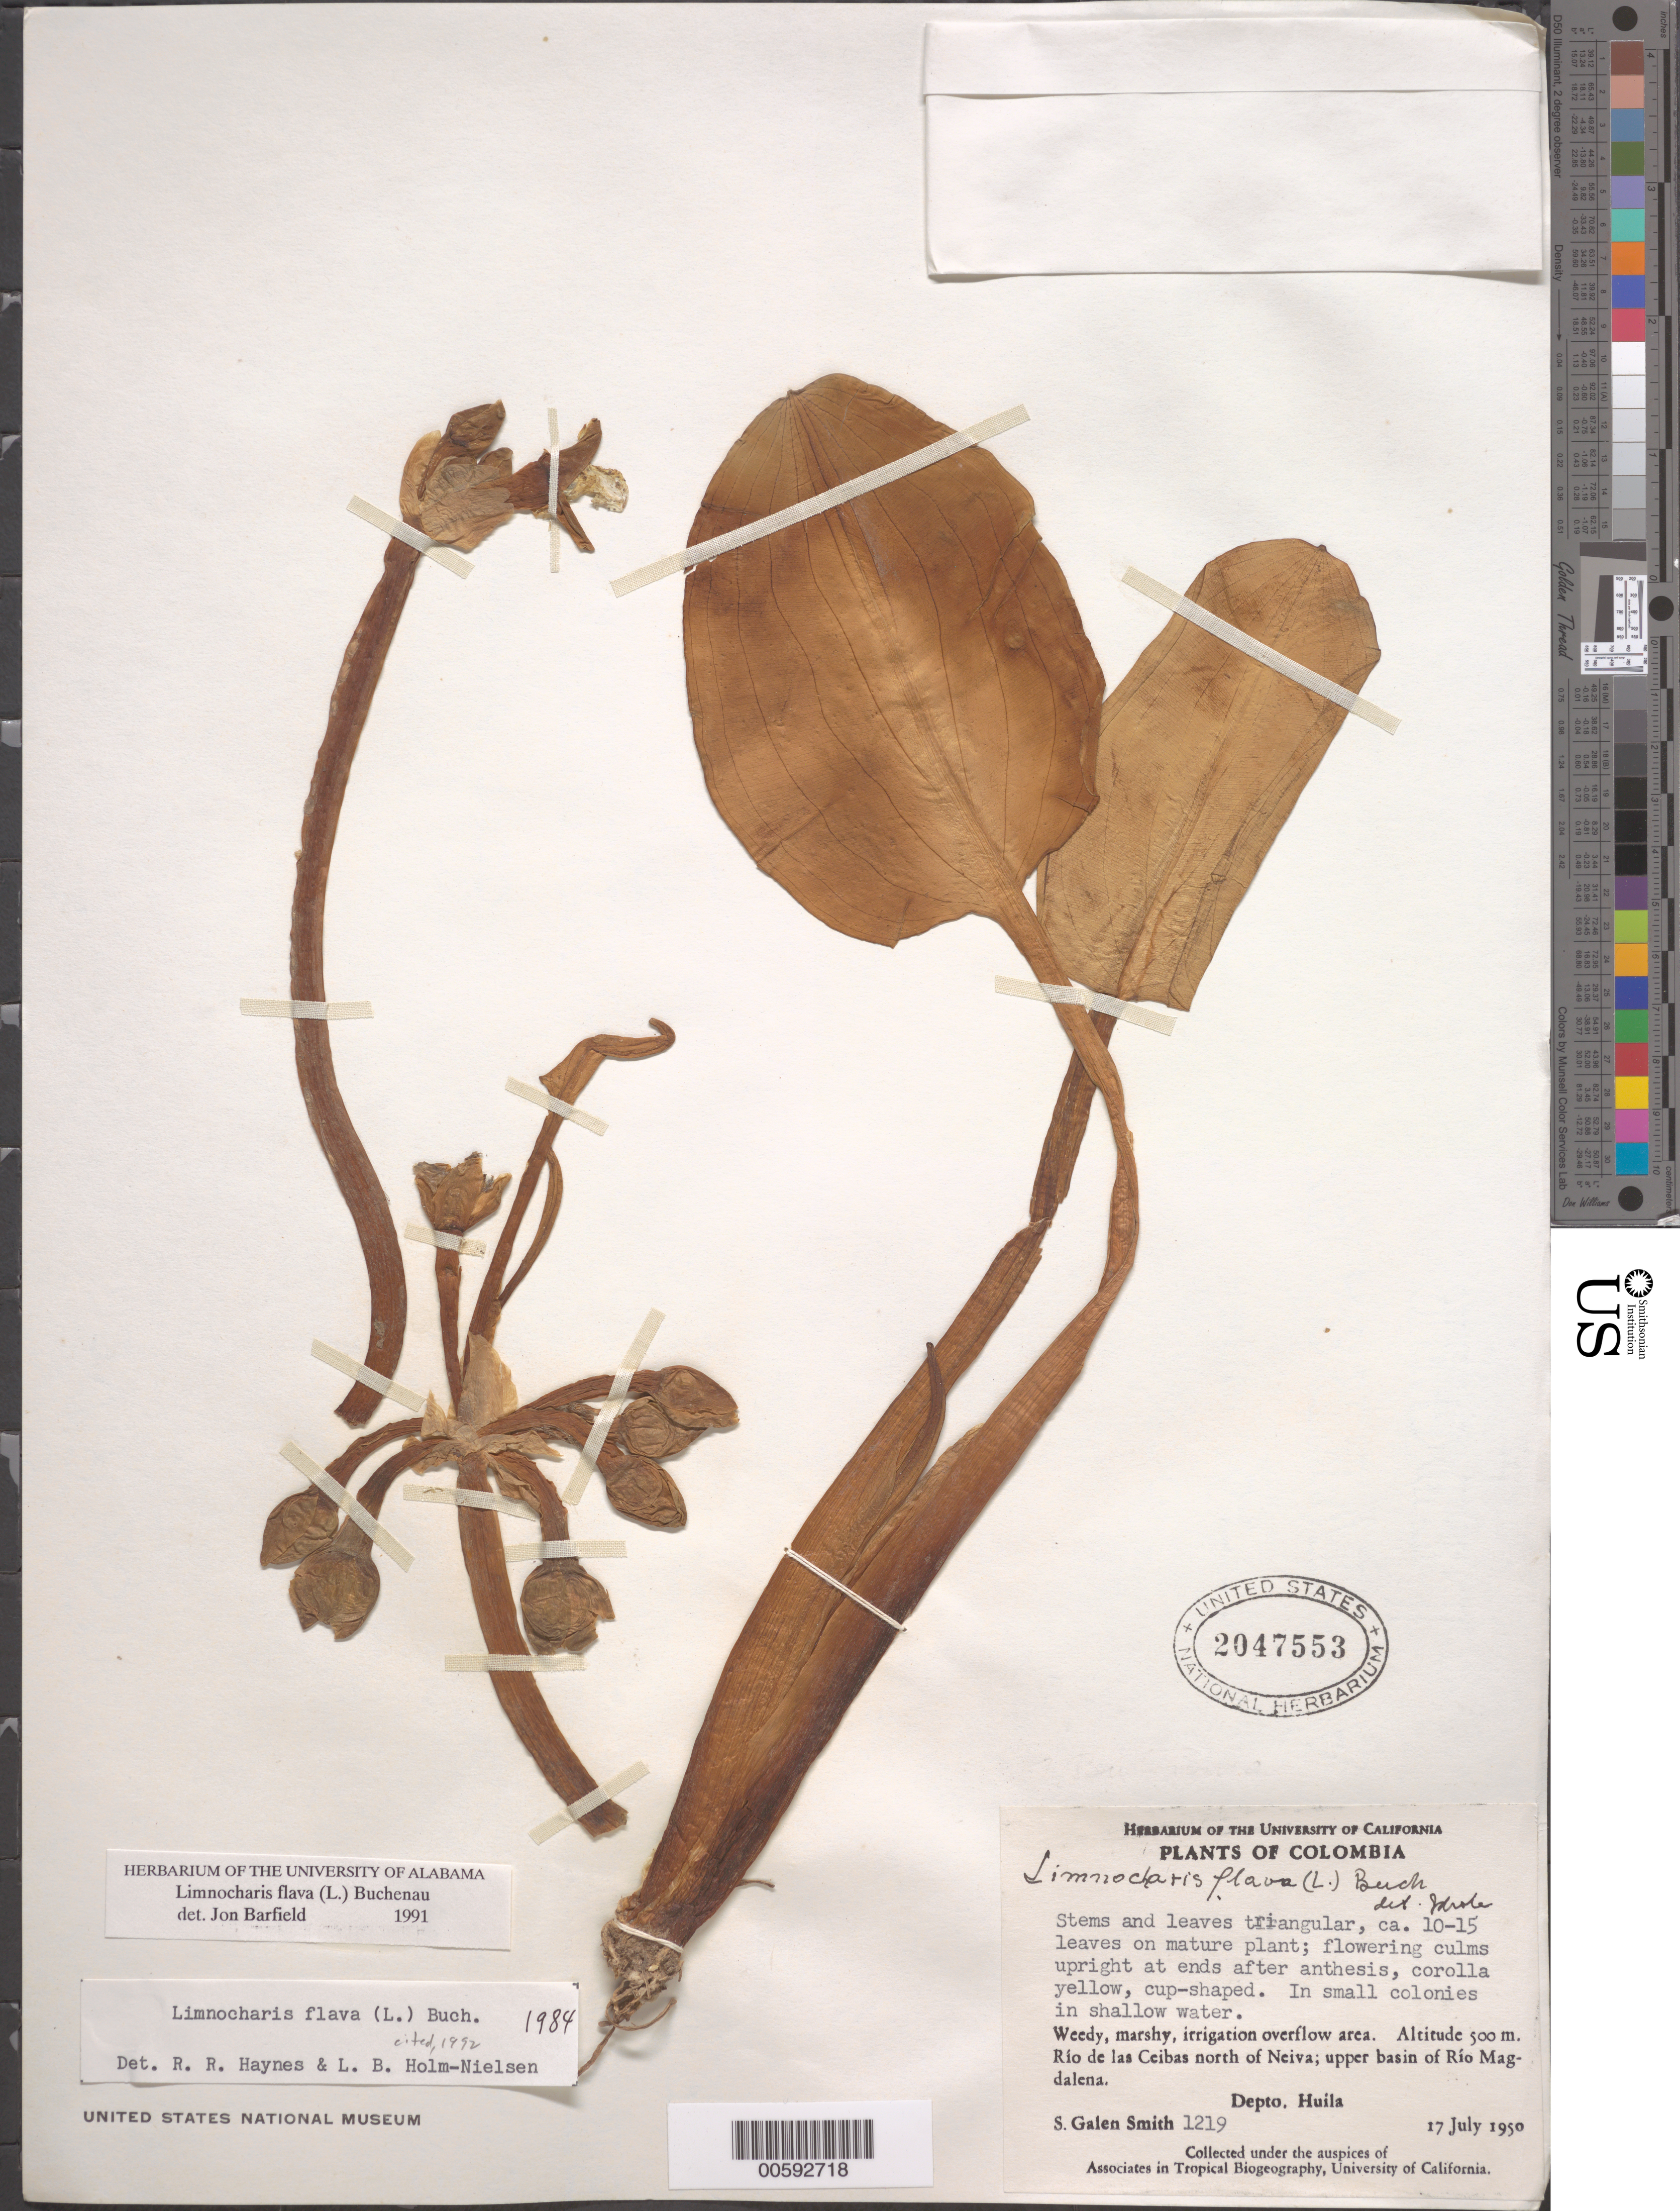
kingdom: Plantae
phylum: Tracheophyta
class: Liliopsida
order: Alismatales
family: Alismataceae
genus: Limnocharis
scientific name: Limnocharis flava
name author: (L.) Buchenau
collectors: S. G. Smith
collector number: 1219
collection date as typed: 17 Jul 1950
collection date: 1950-07-17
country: Colombia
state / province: Huila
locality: Rio de las Ceibas N of Neiva, Rio Magdalena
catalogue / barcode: US 2047553